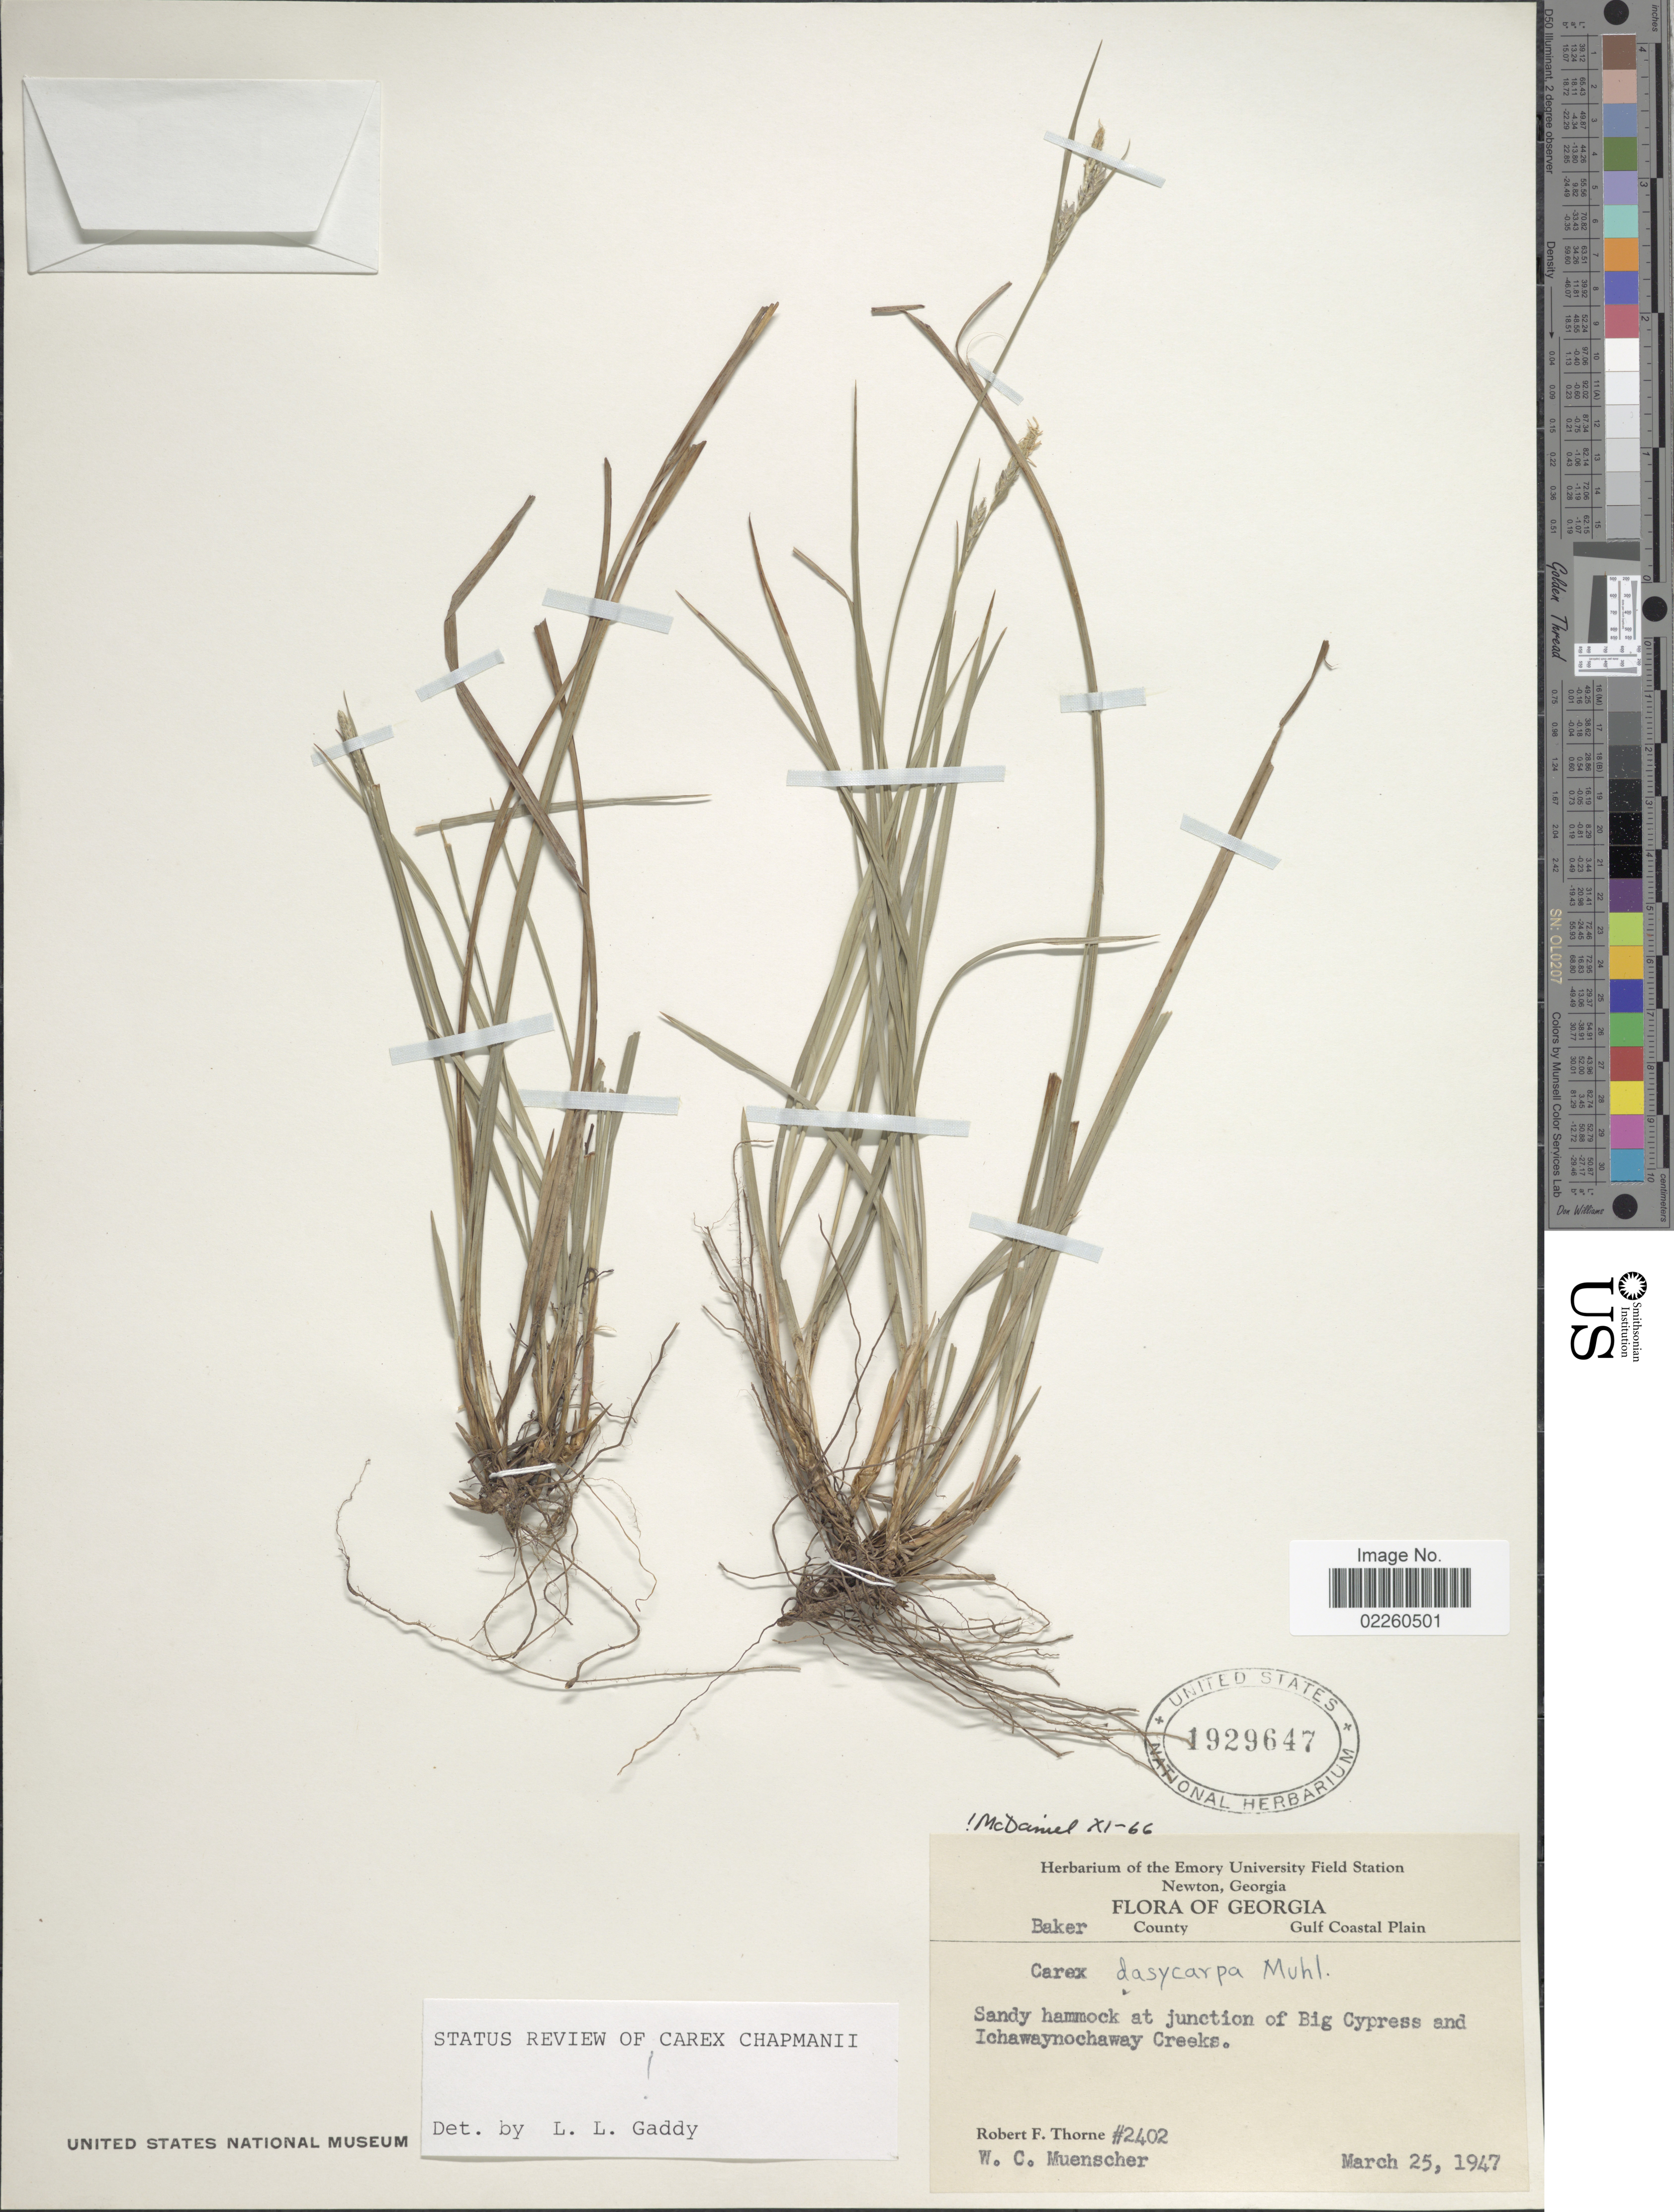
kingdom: Plantae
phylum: Tracheophyta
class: Liliopsida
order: Poales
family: Cyperaceae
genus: Carex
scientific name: Carex dasycarpa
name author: Muhl.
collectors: R. F. Thorne & W. Muenscher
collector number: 2402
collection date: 1947-03-25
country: United States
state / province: Georgia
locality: Baker County. Gulf Coastal Plain. Sandy hammock at junction of Big Cypress and Ichawaynochaway Creeks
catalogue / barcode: US 1929647